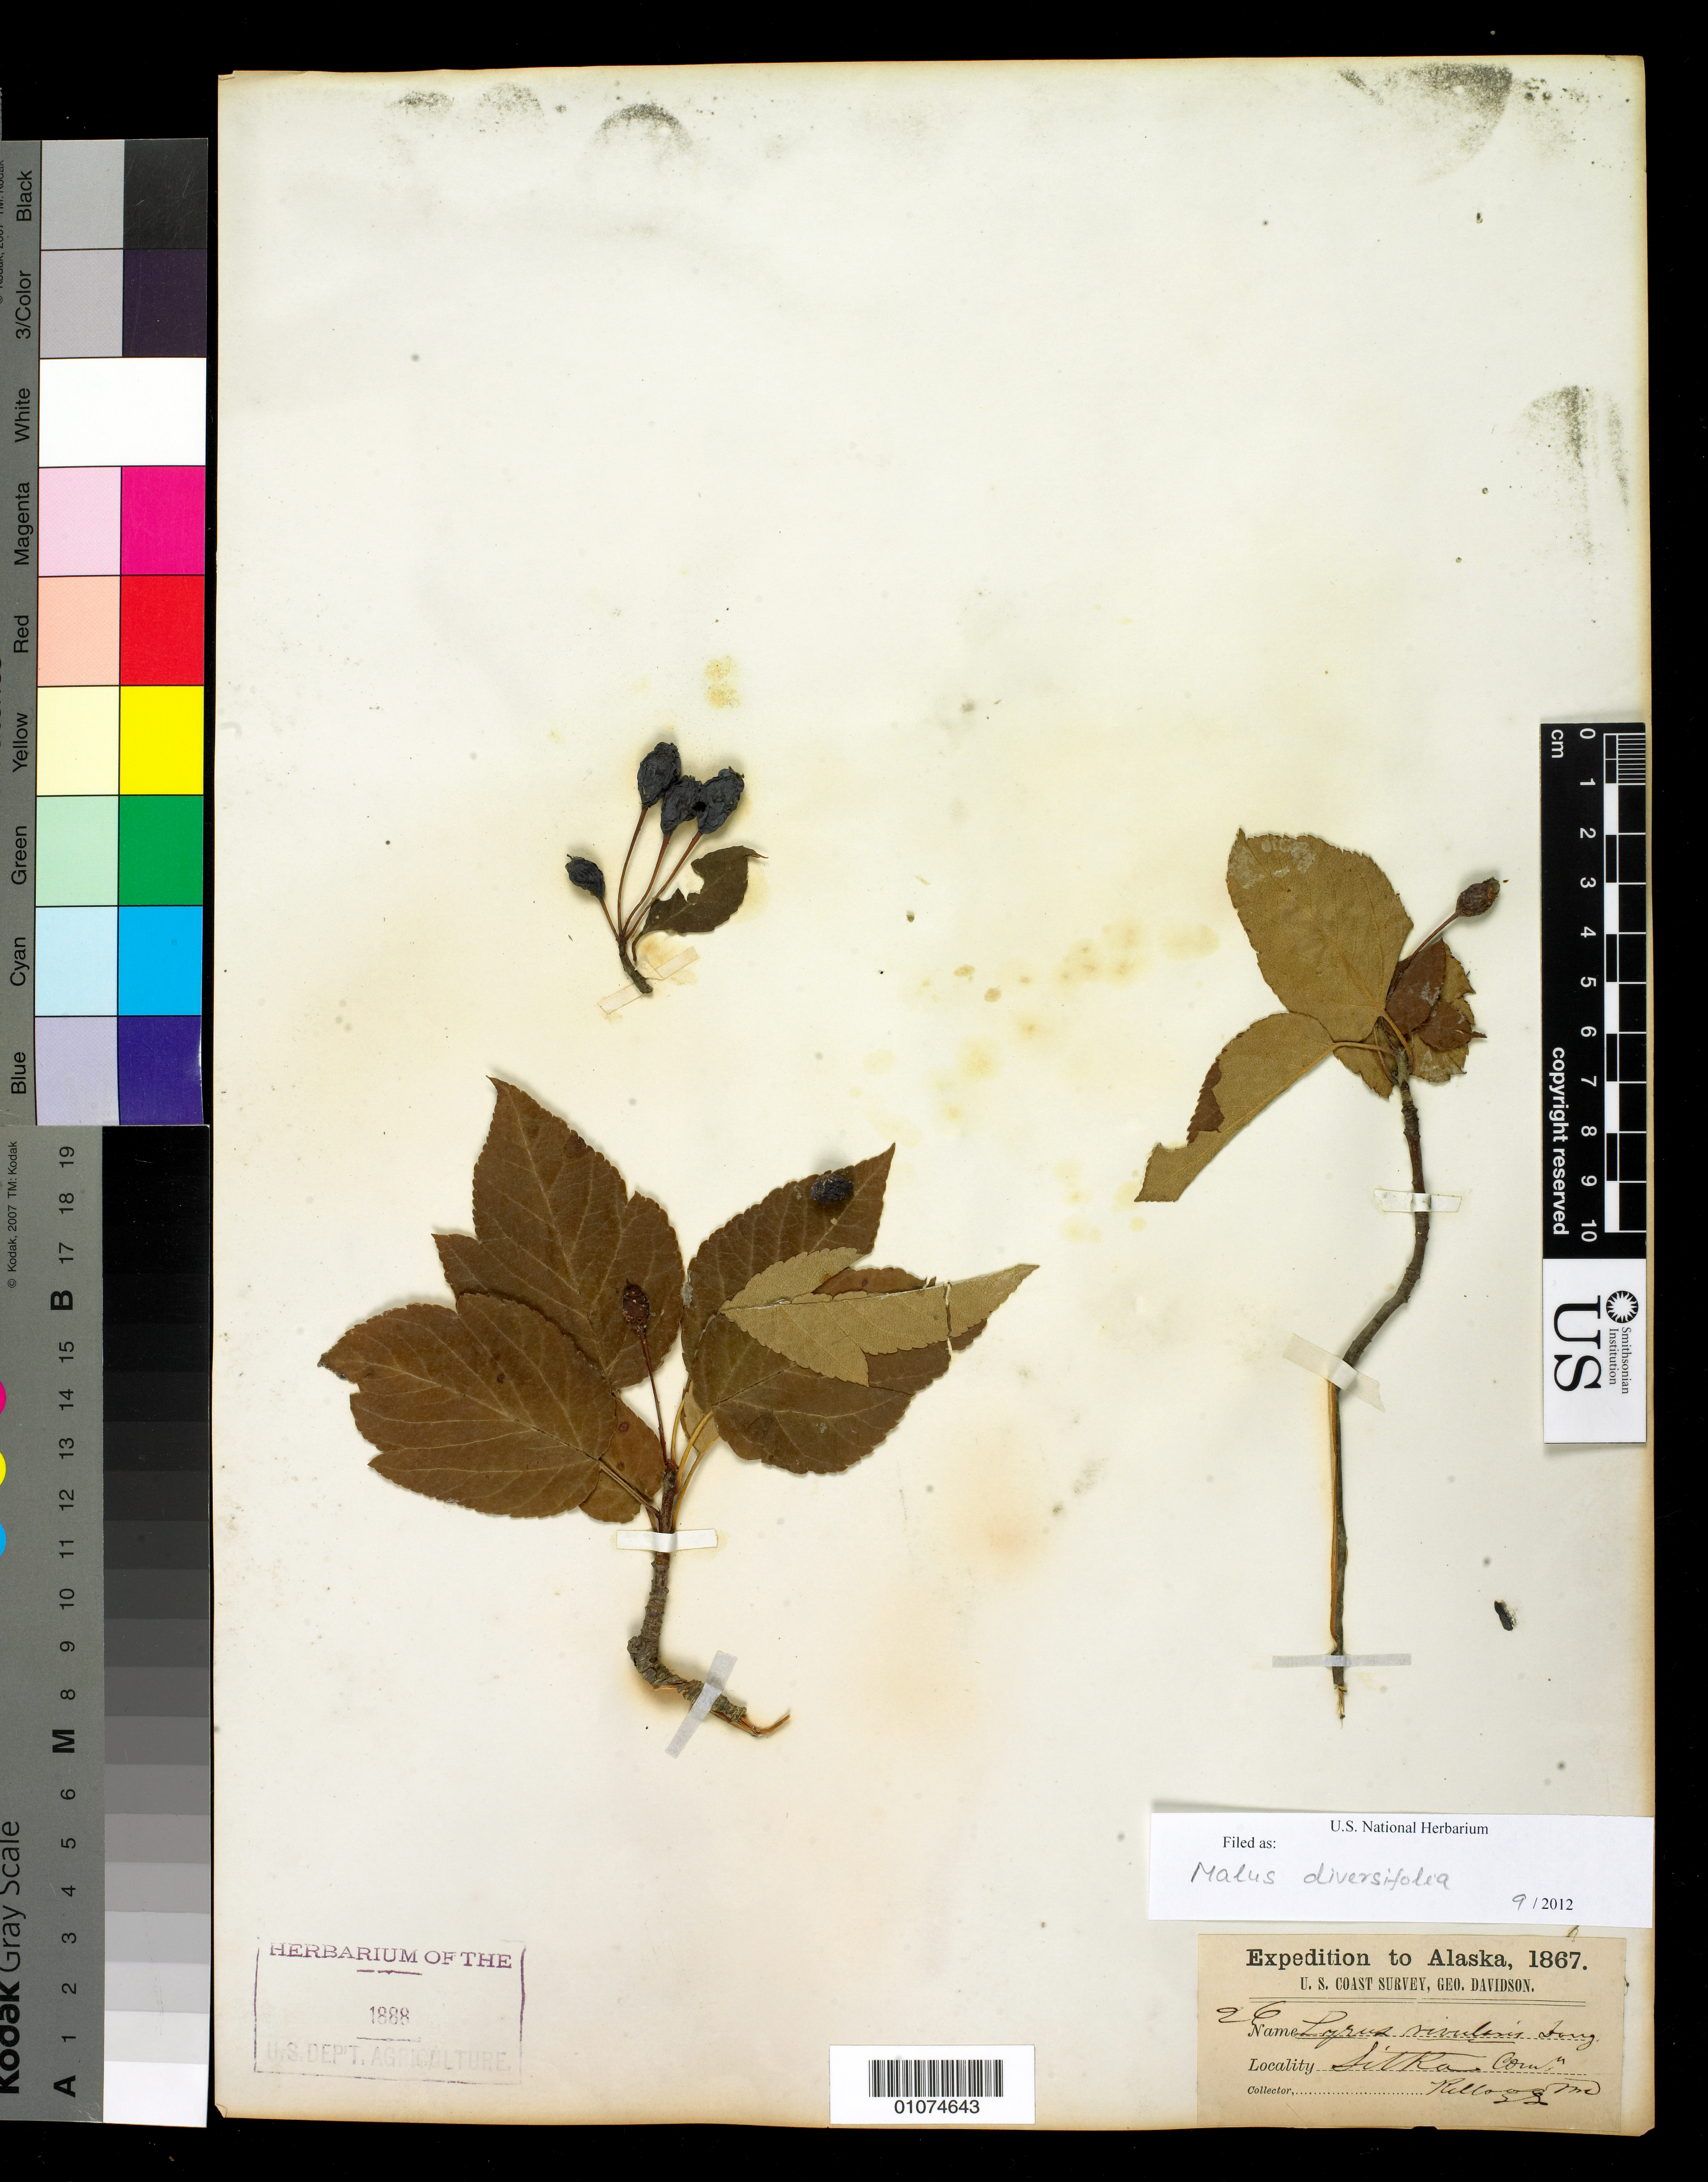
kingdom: Plantae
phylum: Tracheophyta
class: Magnoliopsida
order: Rosales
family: Rosaceae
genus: Malus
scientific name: Malus diversifolia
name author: (Bong.) M. Roem.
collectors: A. Kellogg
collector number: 26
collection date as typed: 1867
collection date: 1867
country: United States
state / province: Alaska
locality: Sitka